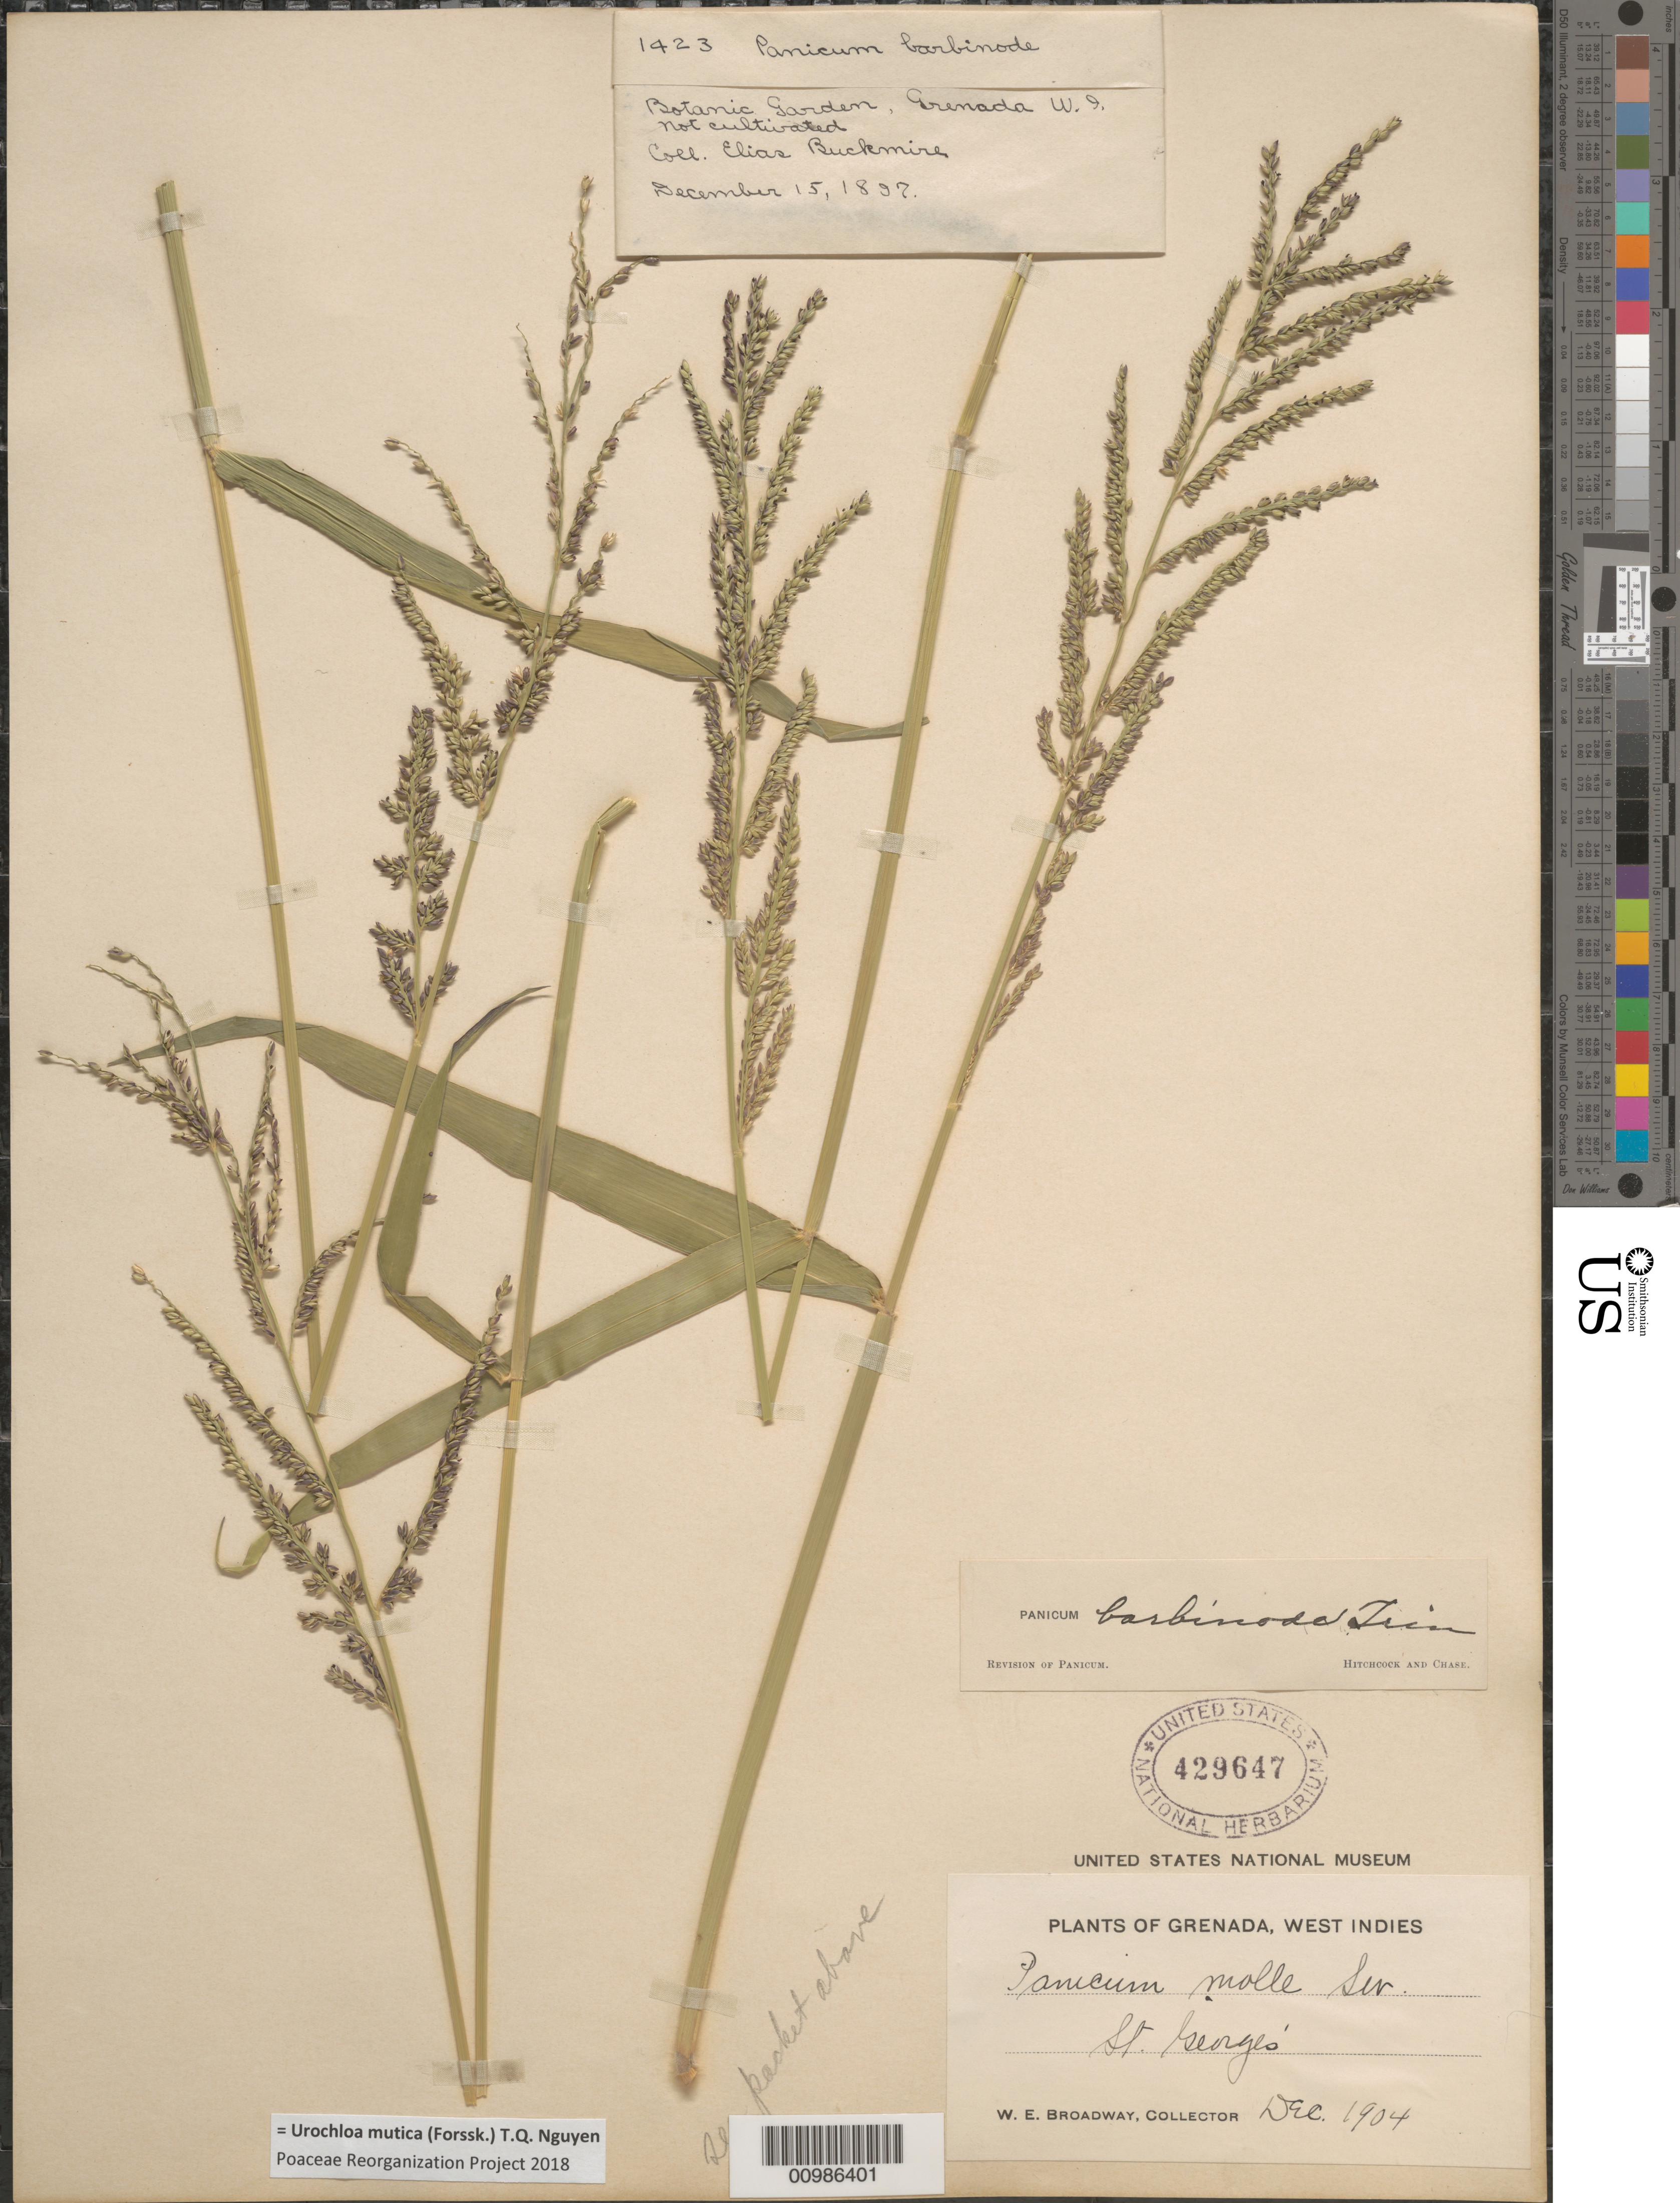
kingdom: Plantae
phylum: Tracheophyta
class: Liliopsida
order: Poales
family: Poaceae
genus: Brachiaria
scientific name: Brachiaria mutica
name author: (Forssk.) Stapf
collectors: W. E. Broadway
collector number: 429647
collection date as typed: Dec 1904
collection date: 1904-12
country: Grenada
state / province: Saint George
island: Grenada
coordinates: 0 N, 0 E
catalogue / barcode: US 429647